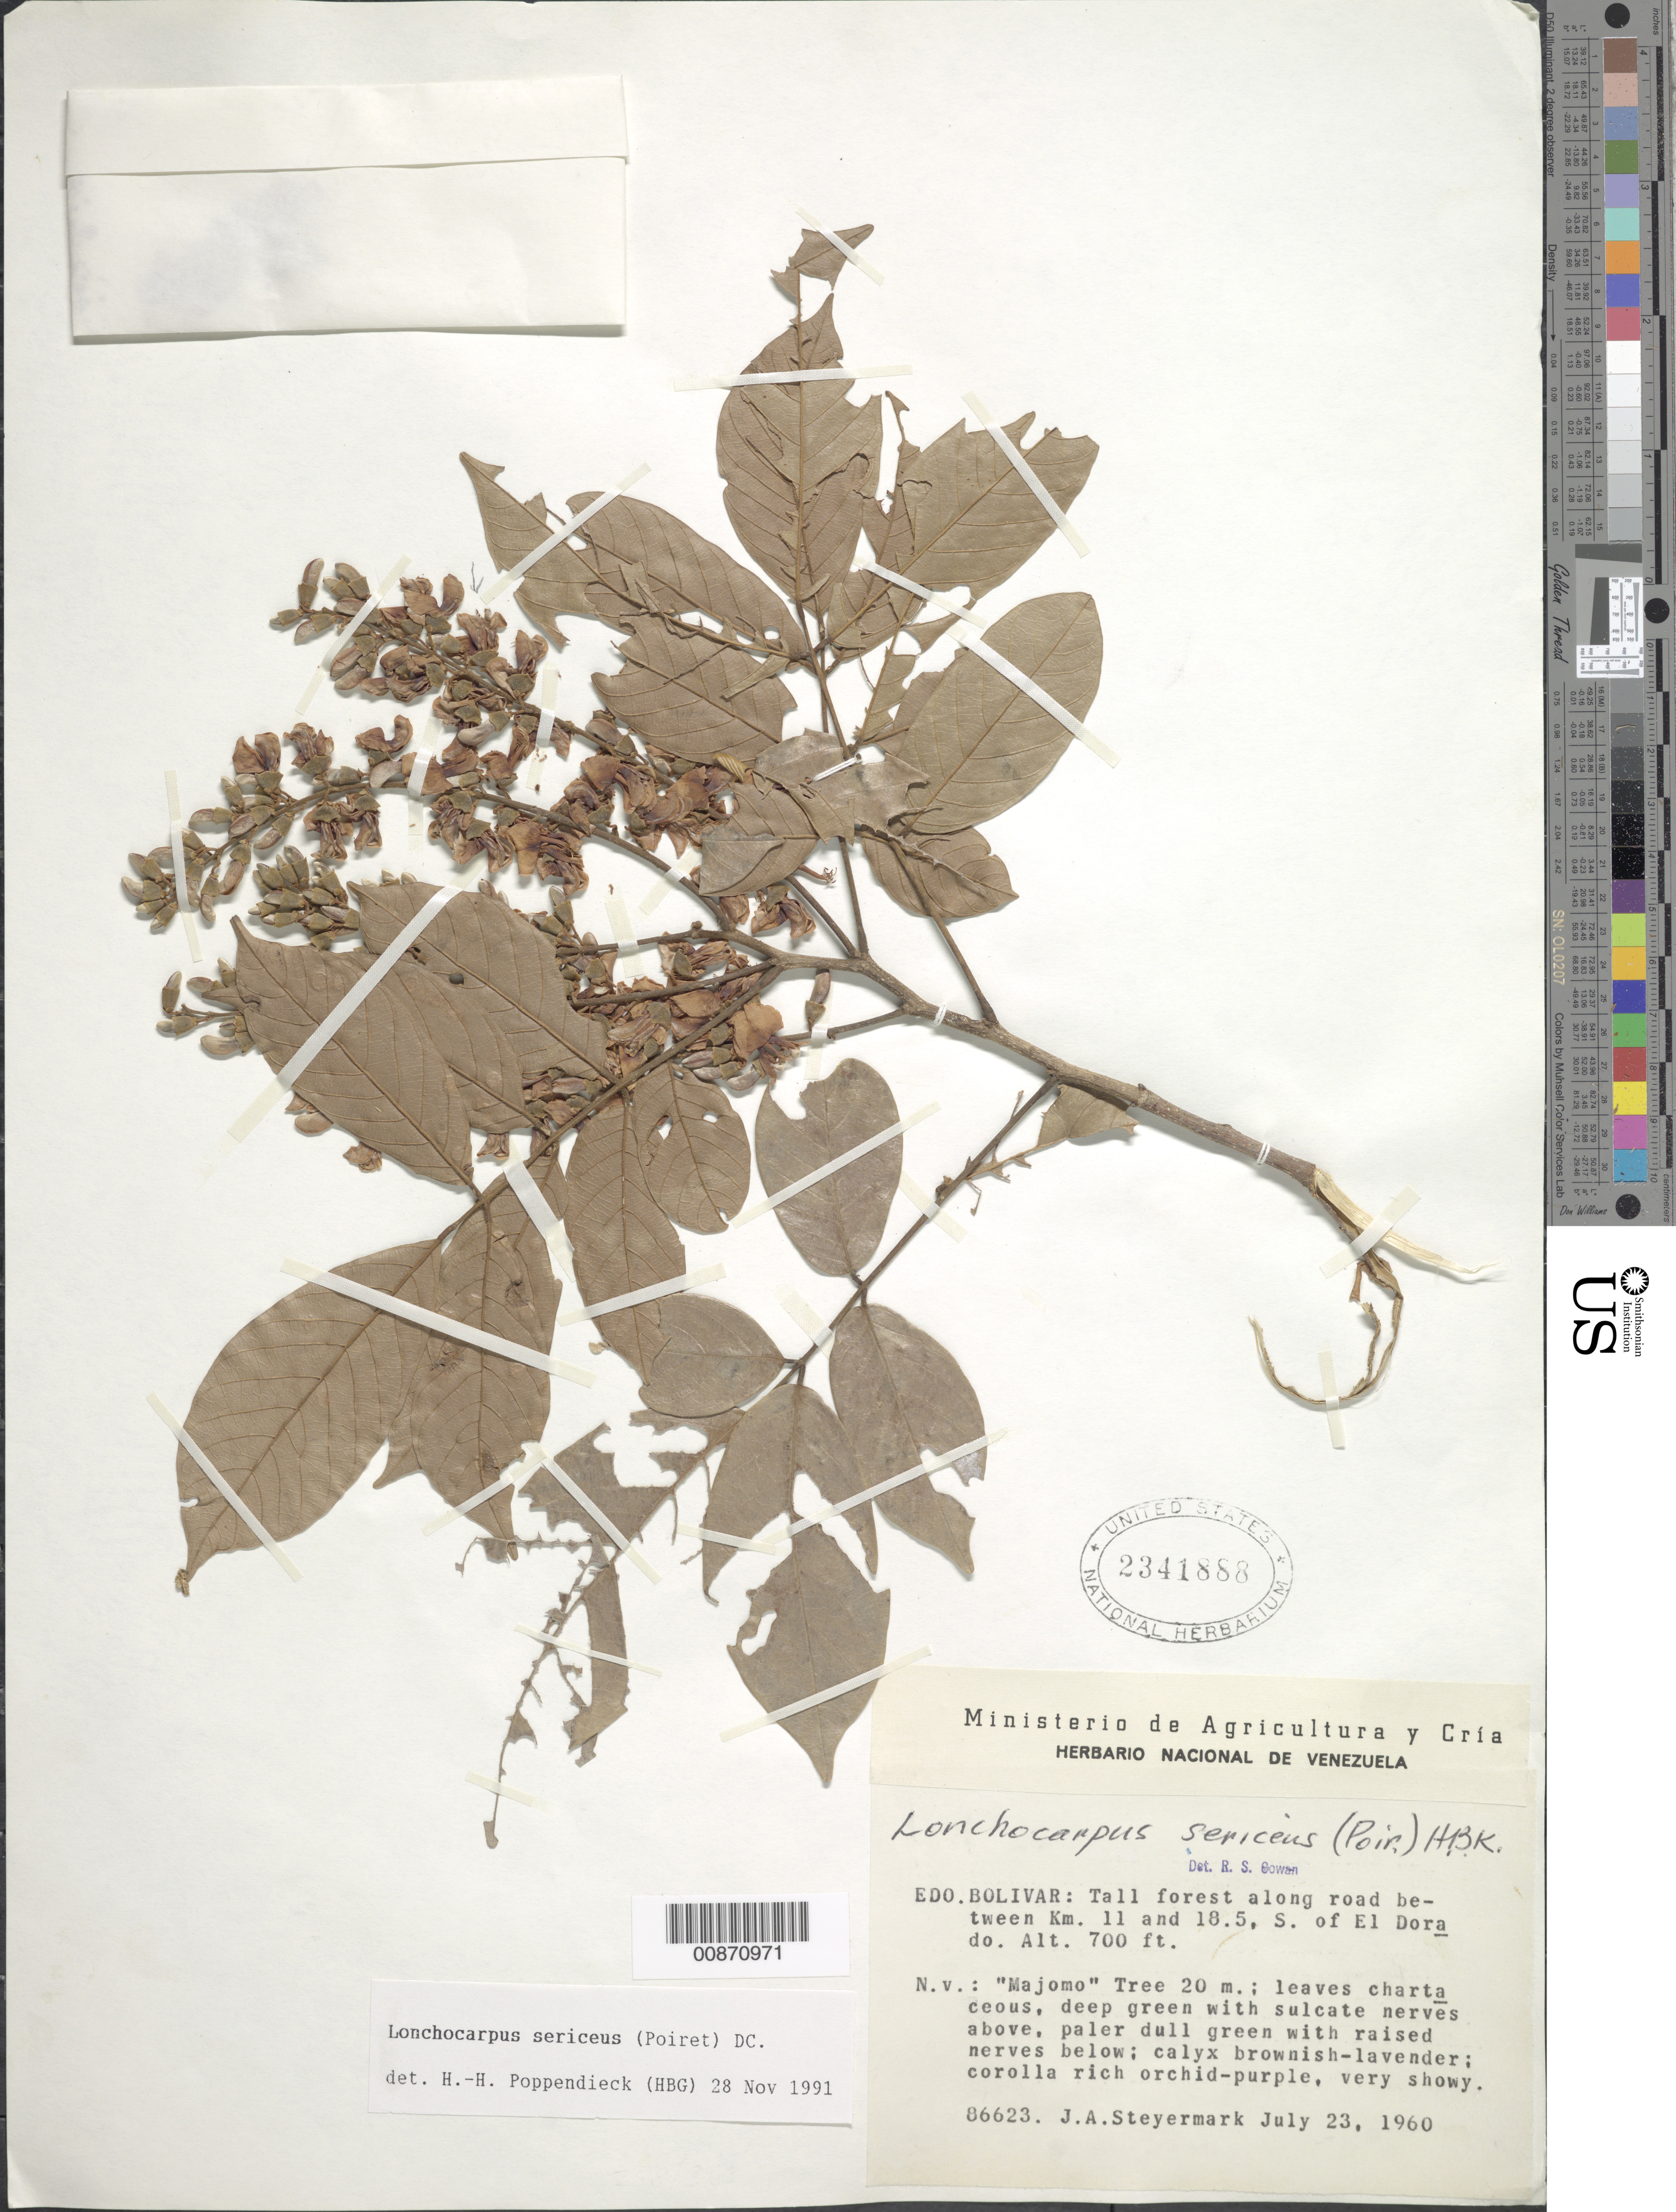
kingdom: Plantae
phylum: Tracheophyta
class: Magnoliopsida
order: Fabales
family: Fabaceae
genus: Lonchocarpus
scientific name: Lonchocarpus sericeus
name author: (Poir.) Kunth ex DC.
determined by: Poppendieck, H.-H., (HBG), Institut fur Allgemeine Botanik und Botanischer Garten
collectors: J. Steyermark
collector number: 86623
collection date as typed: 23-Jul-60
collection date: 1960-07-23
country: Venezuela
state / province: Bolívar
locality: El Dorado, S of, km 11 to 18.5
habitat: Tall forest along road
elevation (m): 213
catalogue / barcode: US 2341888